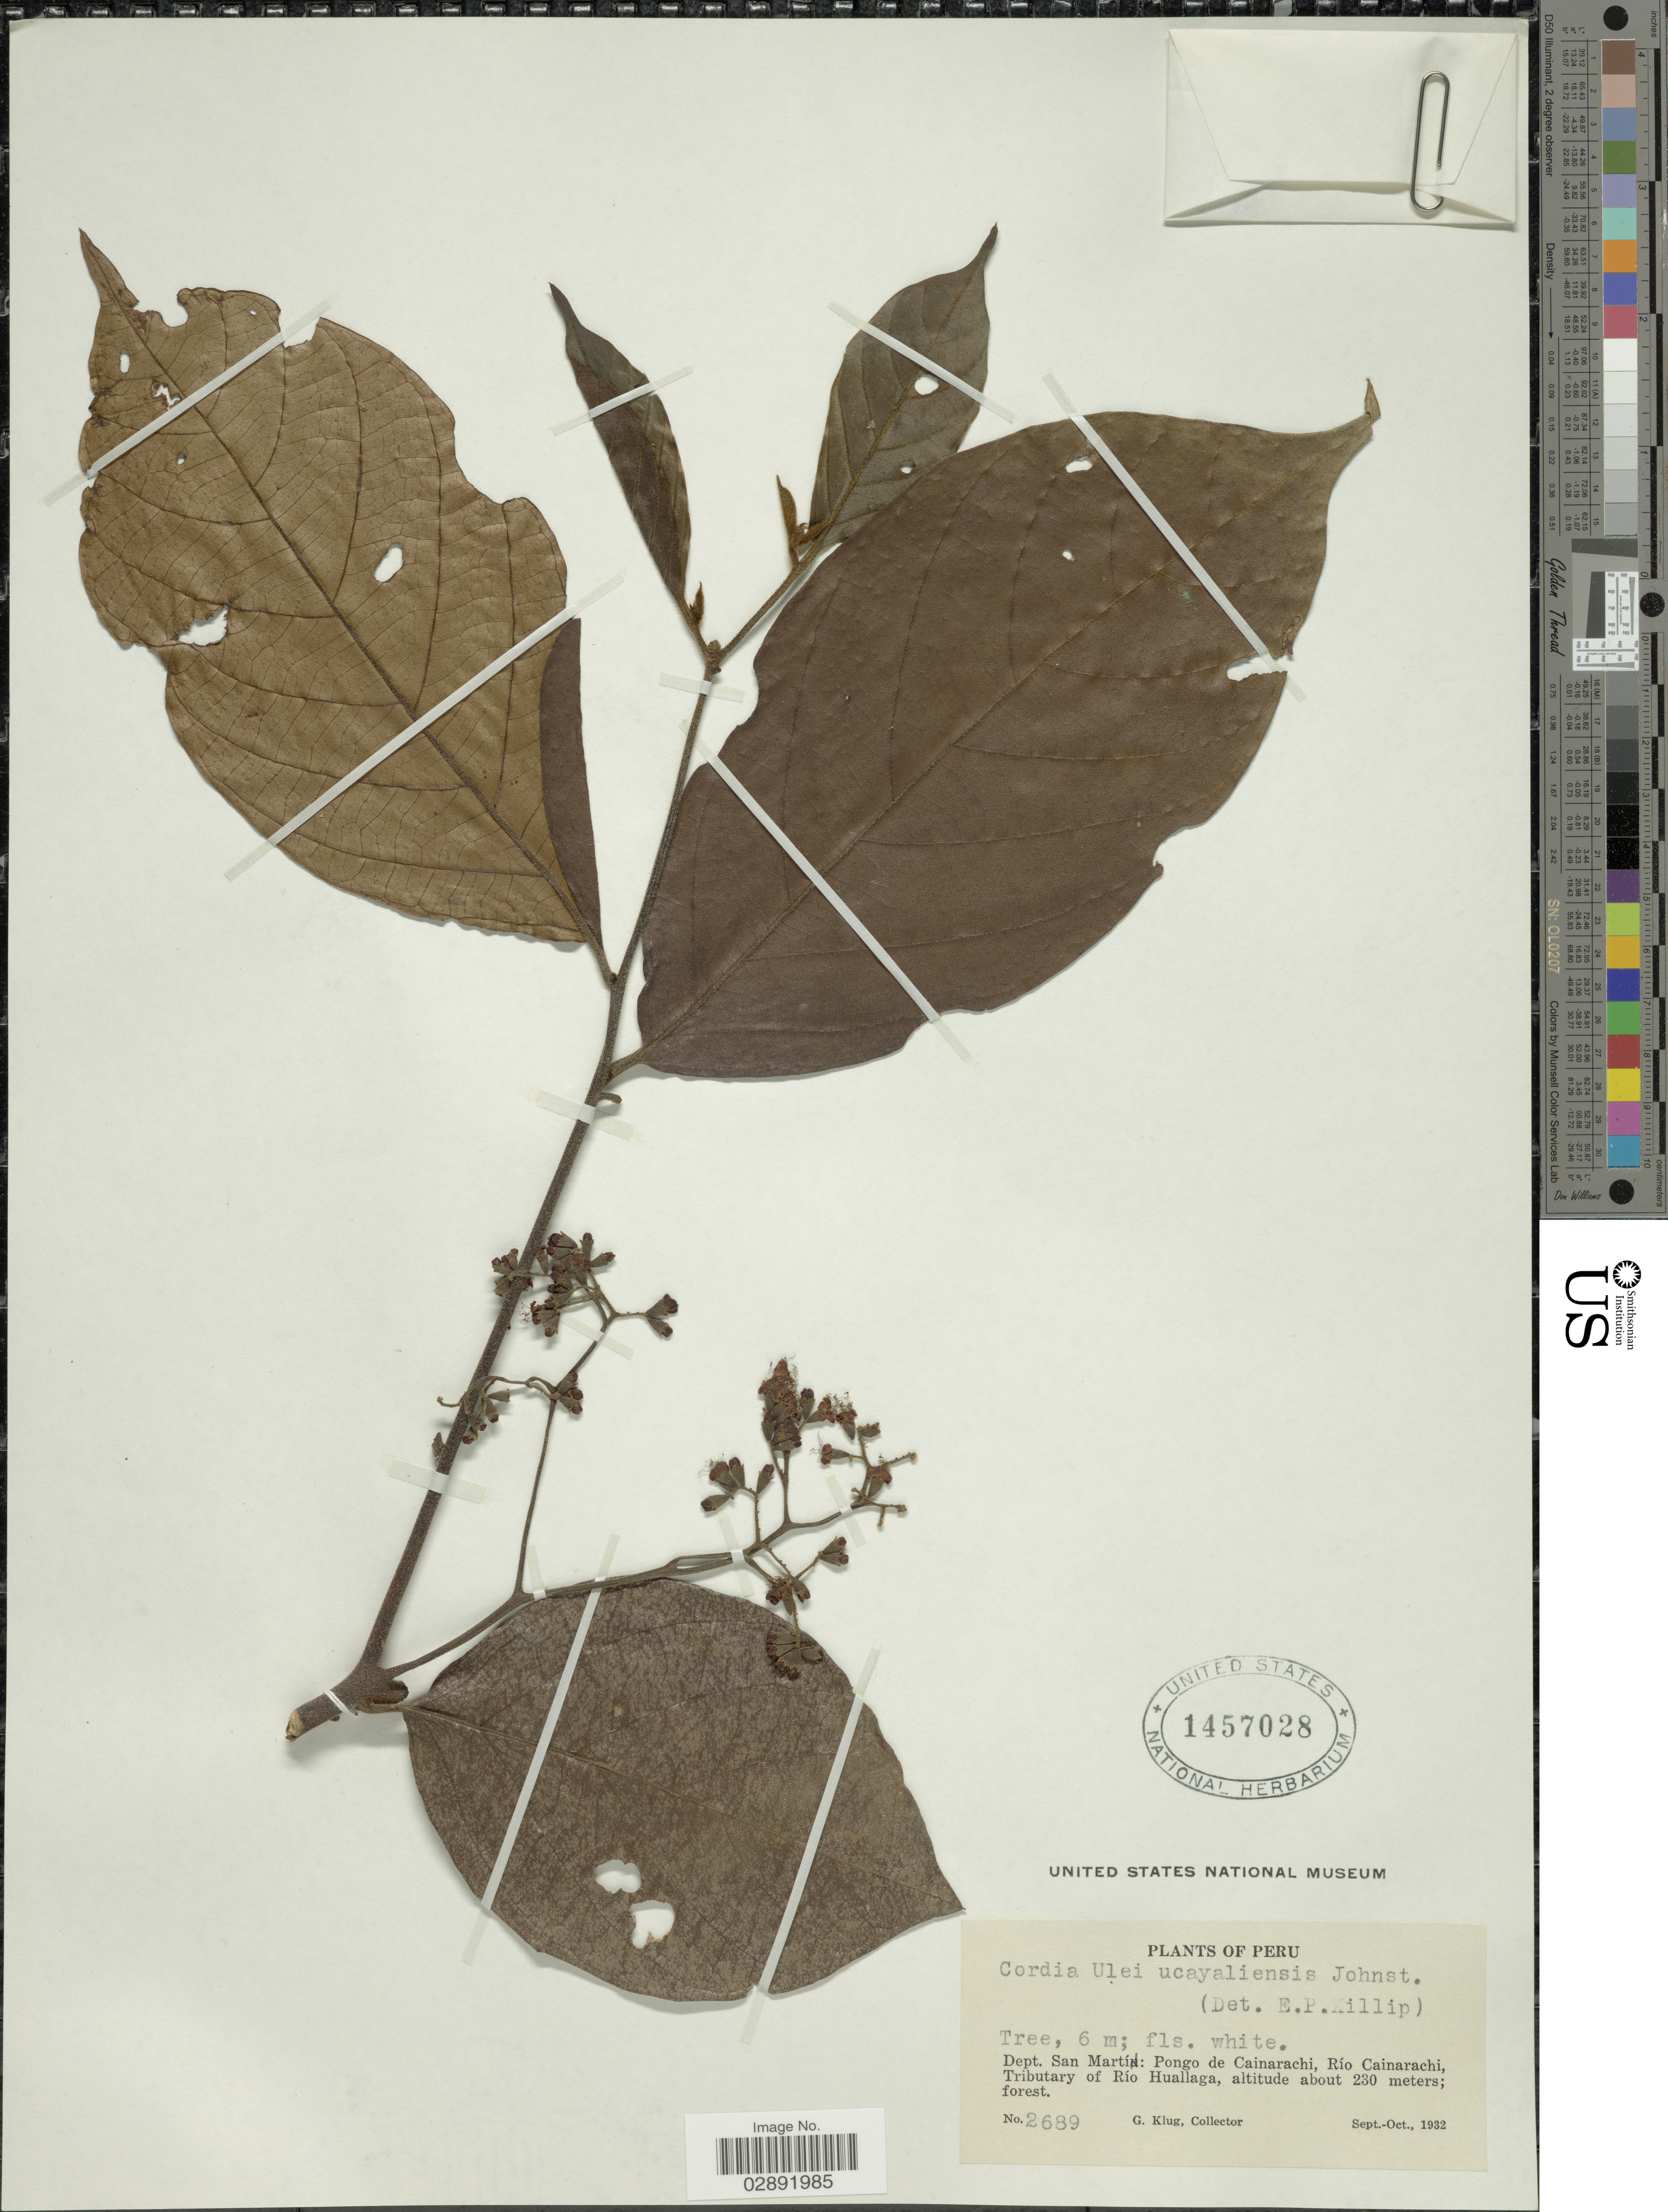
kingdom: Plantae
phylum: Tracheophyta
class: Magnoliopsida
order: Boraginales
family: Cordiaceae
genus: Cordia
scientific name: Cordia ucayaliensis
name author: I.M. Johnst.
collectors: G. Klug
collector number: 2689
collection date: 1932-09/1932-10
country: Peru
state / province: San Martín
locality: Dept. San Martín: Pongo de Cainarachi, Río Cainarachi, Tributary of Río Huallaga.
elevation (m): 230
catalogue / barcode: US 1457028